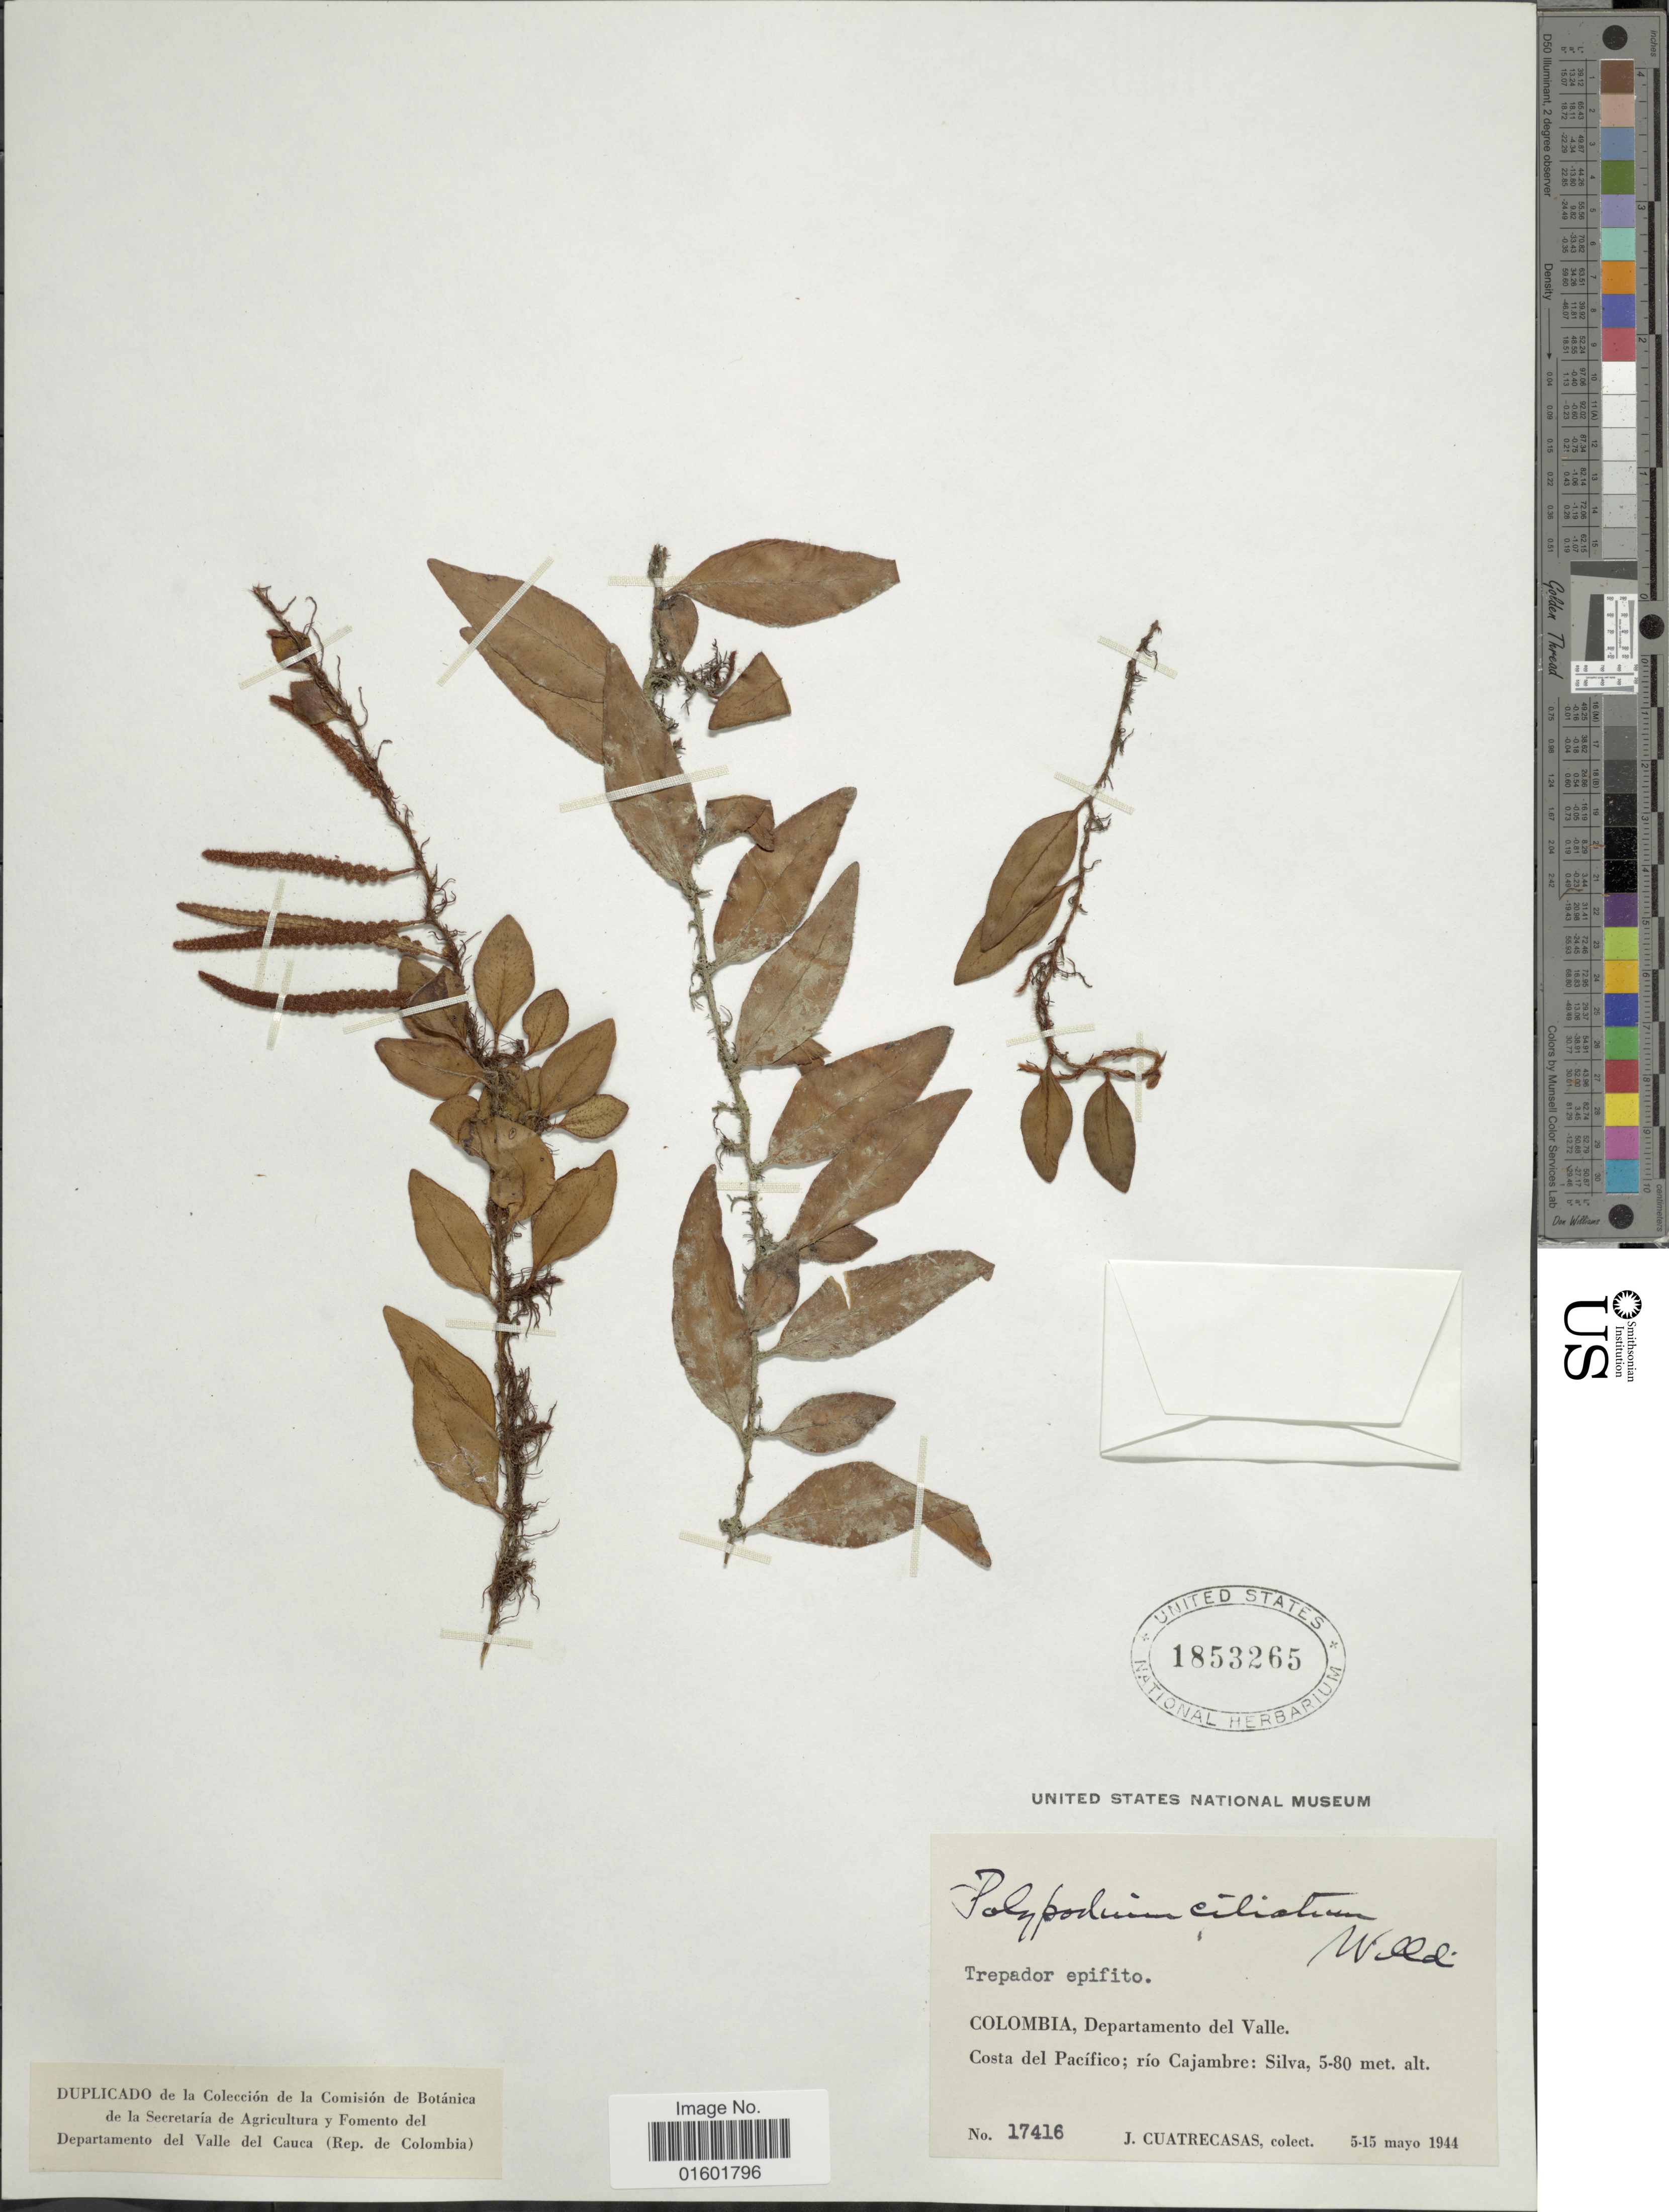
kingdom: Plantae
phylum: Tracheophyta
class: Polypodiopsida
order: Polypodiales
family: Polypodiaceae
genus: Microgramma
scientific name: Microgramma reptans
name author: (Cav.) A.R. Sm.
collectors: J. Cuatrecasas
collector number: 17416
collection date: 1944-05-05/1944-05-15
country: Colombia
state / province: Valle del Cauca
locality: Costa del pacifico; rio Cajambre: Silva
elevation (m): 5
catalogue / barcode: US 1853265